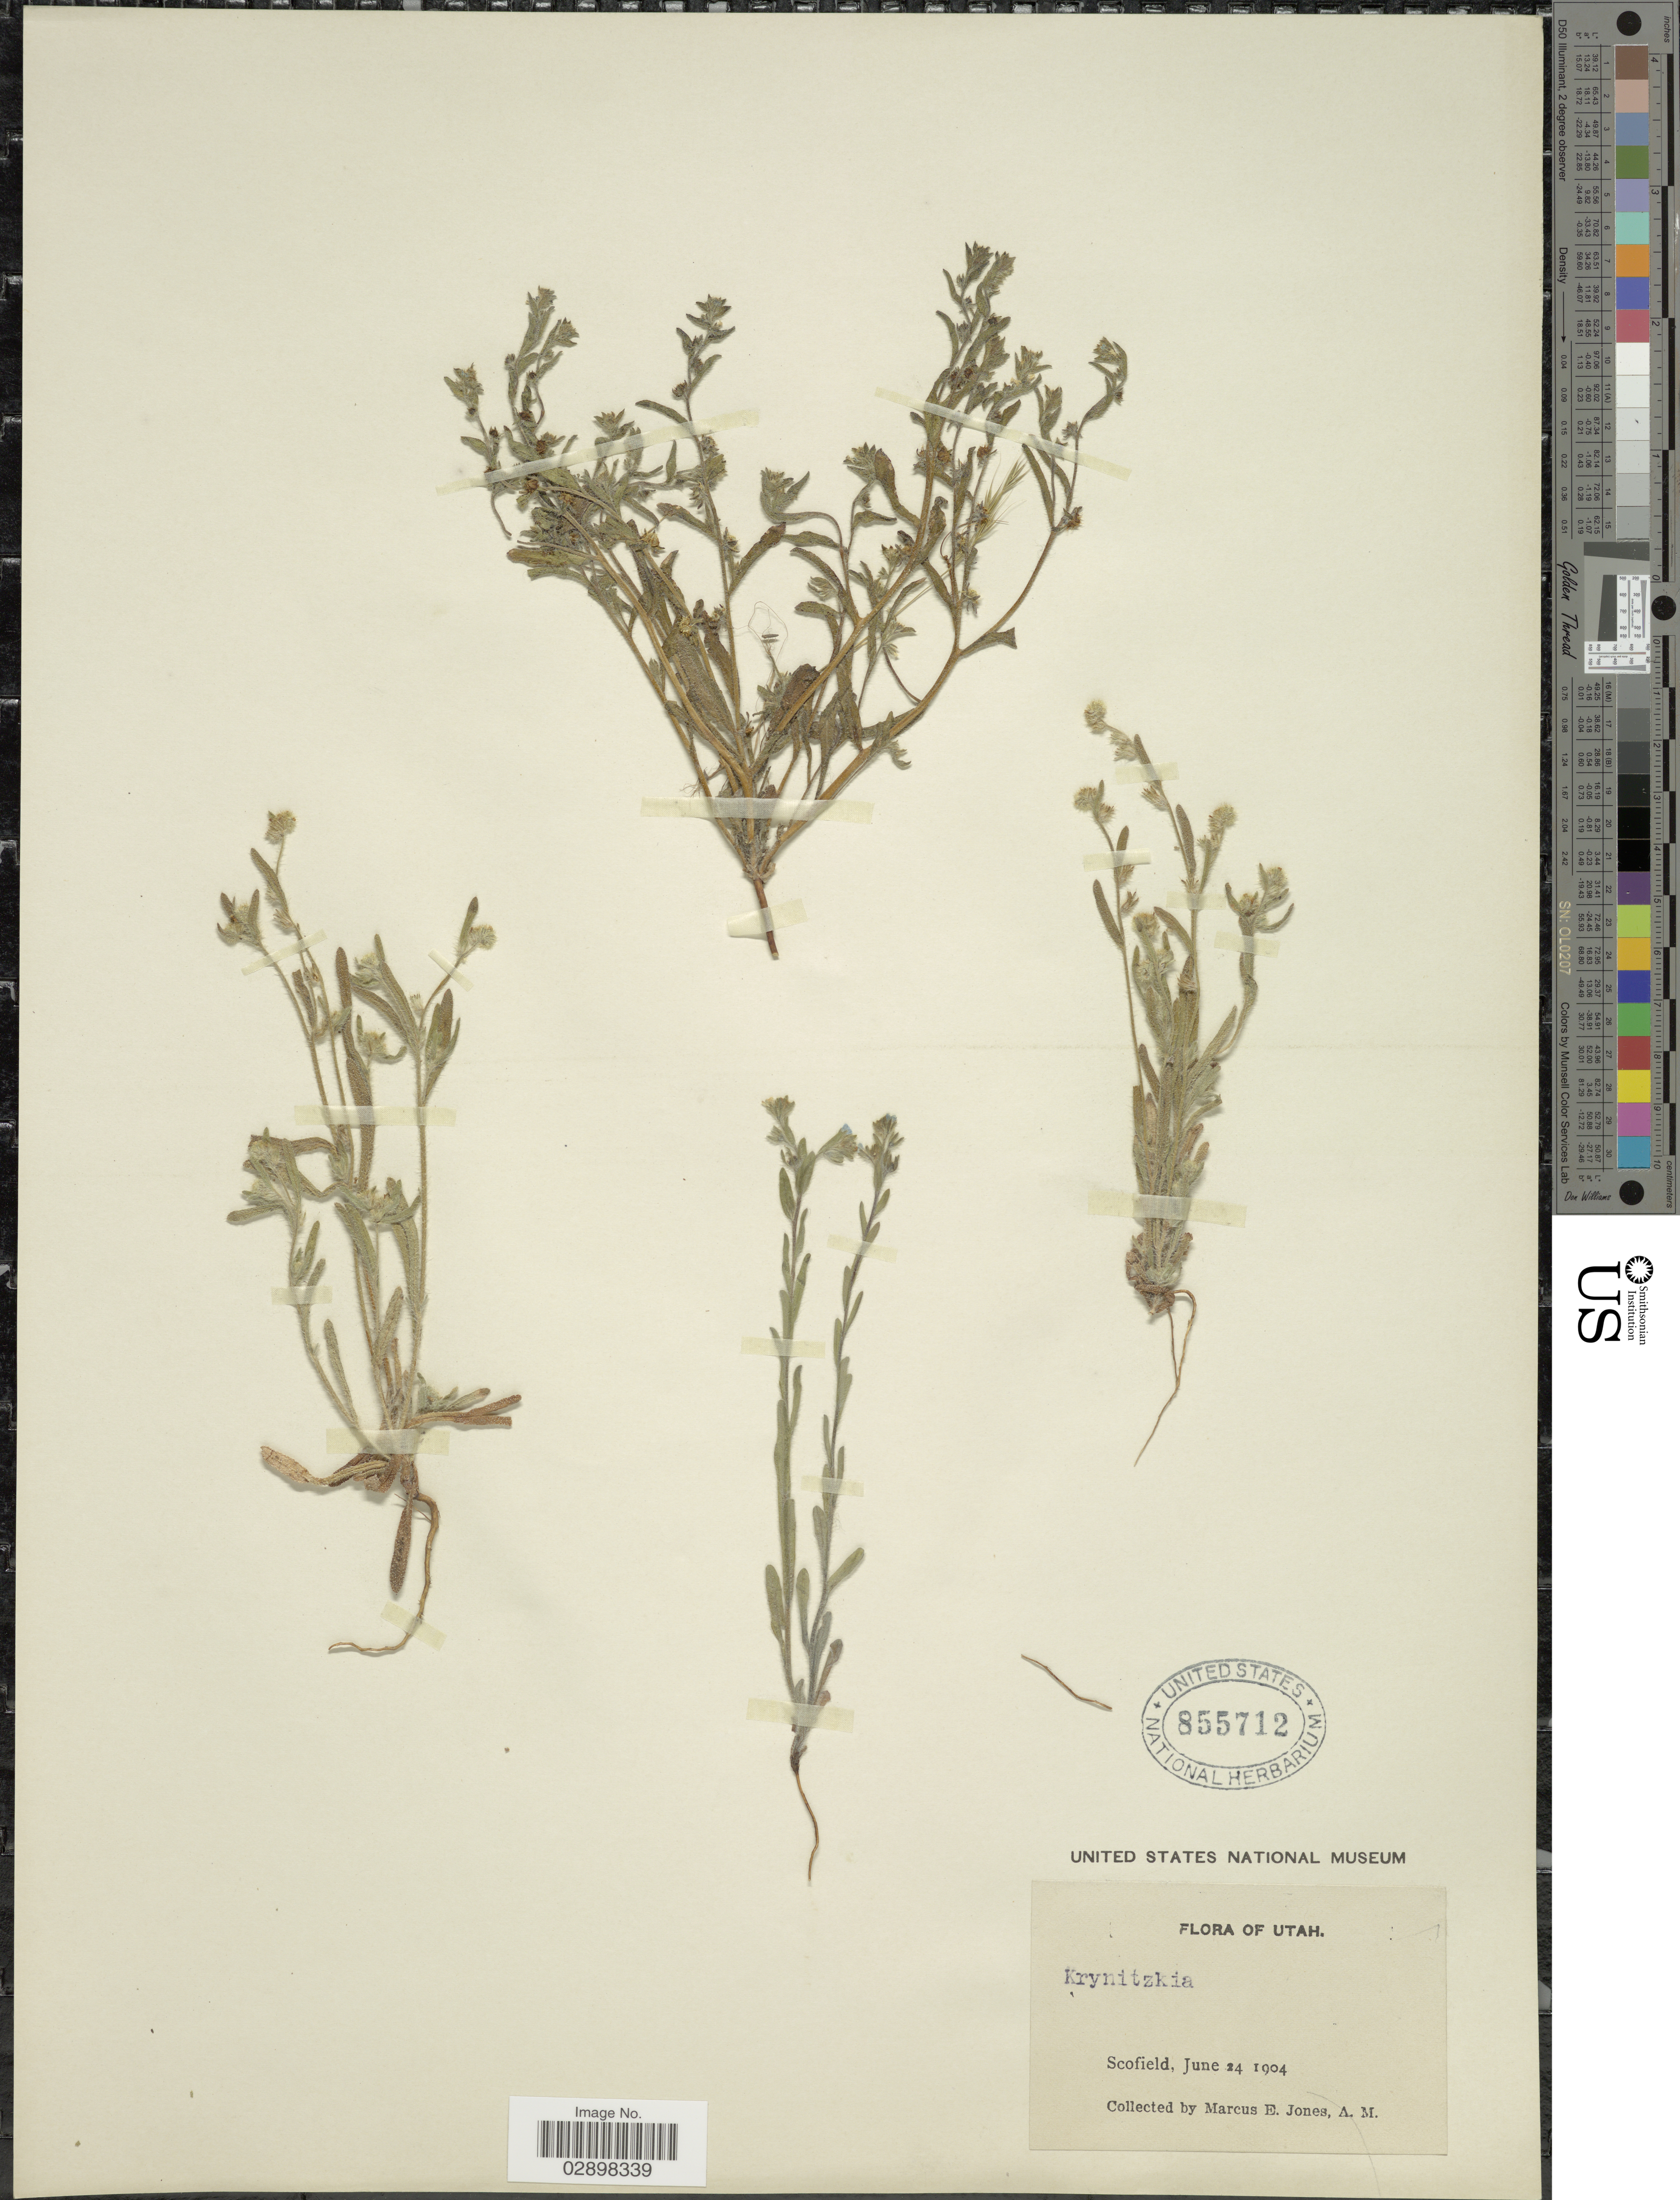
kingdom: Plantae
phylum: Tracheophyta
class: Magnoliopsida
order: Boraginales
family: Boraginaceae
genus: Cryptantha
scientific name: Cryptantha utahensis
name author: (A. Gray) Greene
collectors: M. E. Jones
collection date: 1904-06-24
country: United States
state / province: Utah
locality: Scofield.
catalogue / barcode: US 855712